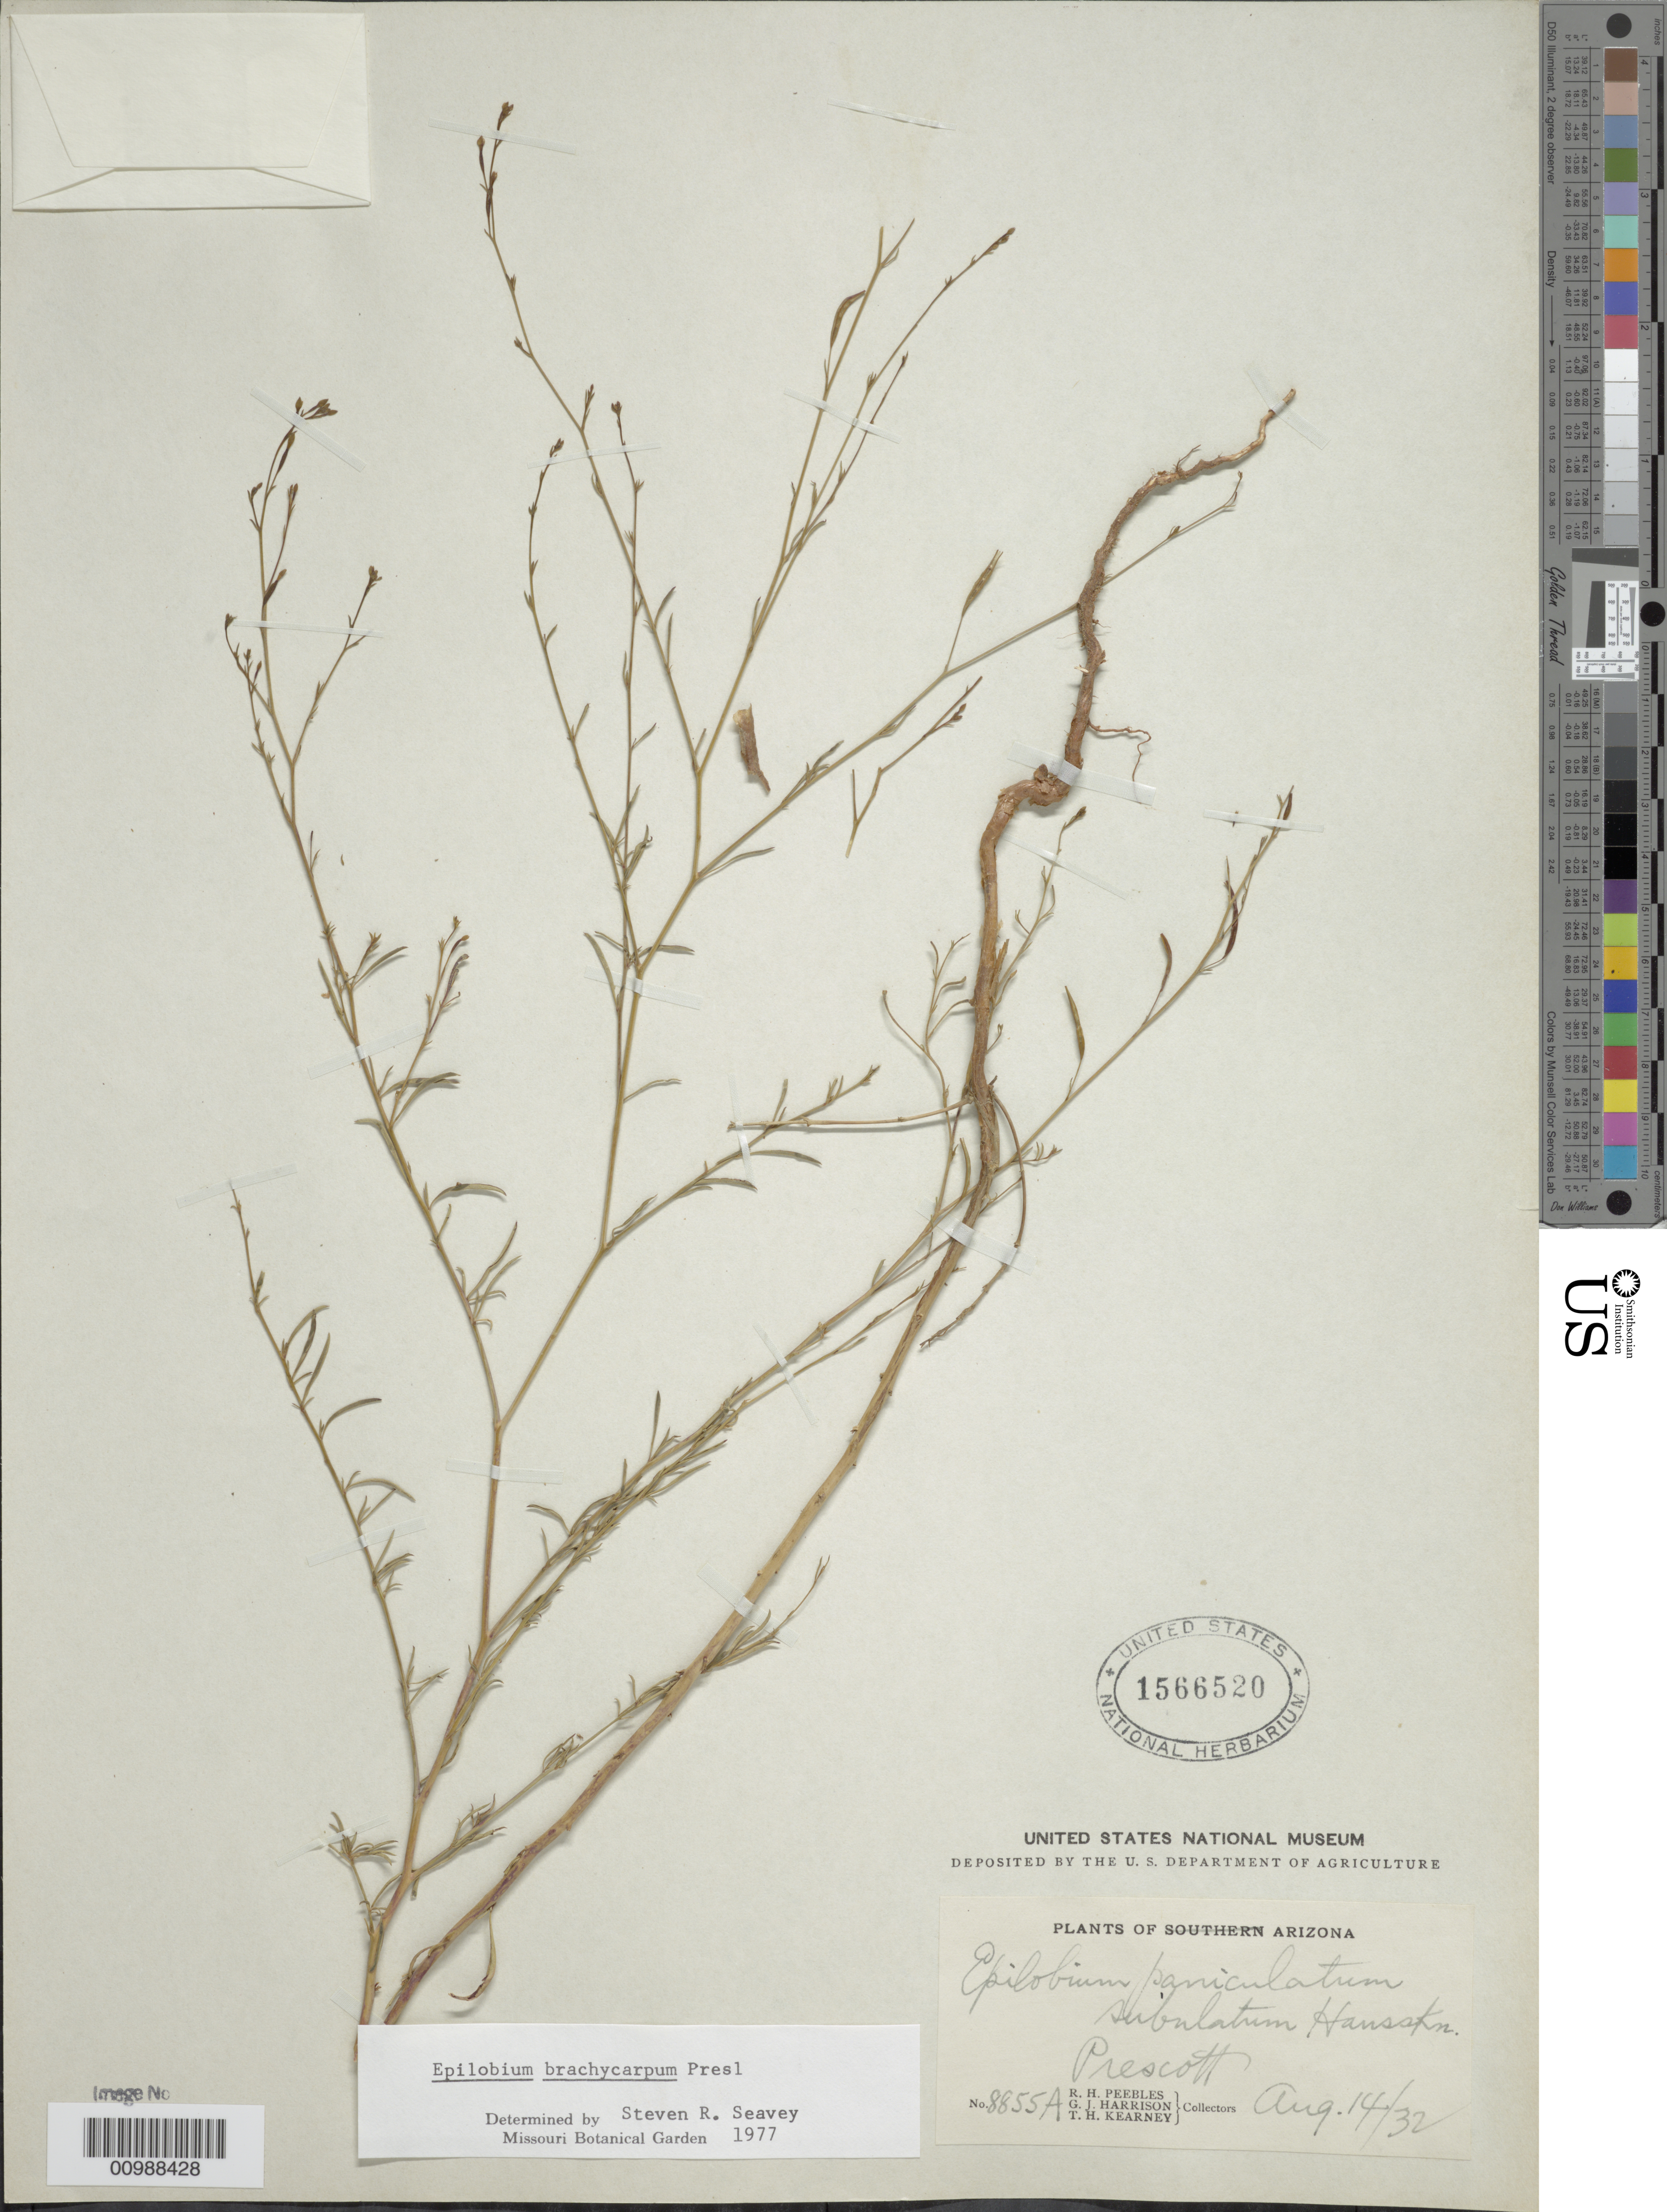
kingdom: Plantae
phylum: Tracheophyta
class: Magnoliopsida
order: Myrtales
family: Onagraceae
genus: Epilobium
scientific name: Epilobium brachycarpum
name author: C. Presl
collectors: R. H. Peebles & G. J. Harrison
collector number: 8855A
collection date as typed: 14 Aug 1932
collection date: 1932-08-14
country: United States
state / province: Arizona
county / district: Yavapai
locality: Prescott.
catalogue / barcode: US 1566520